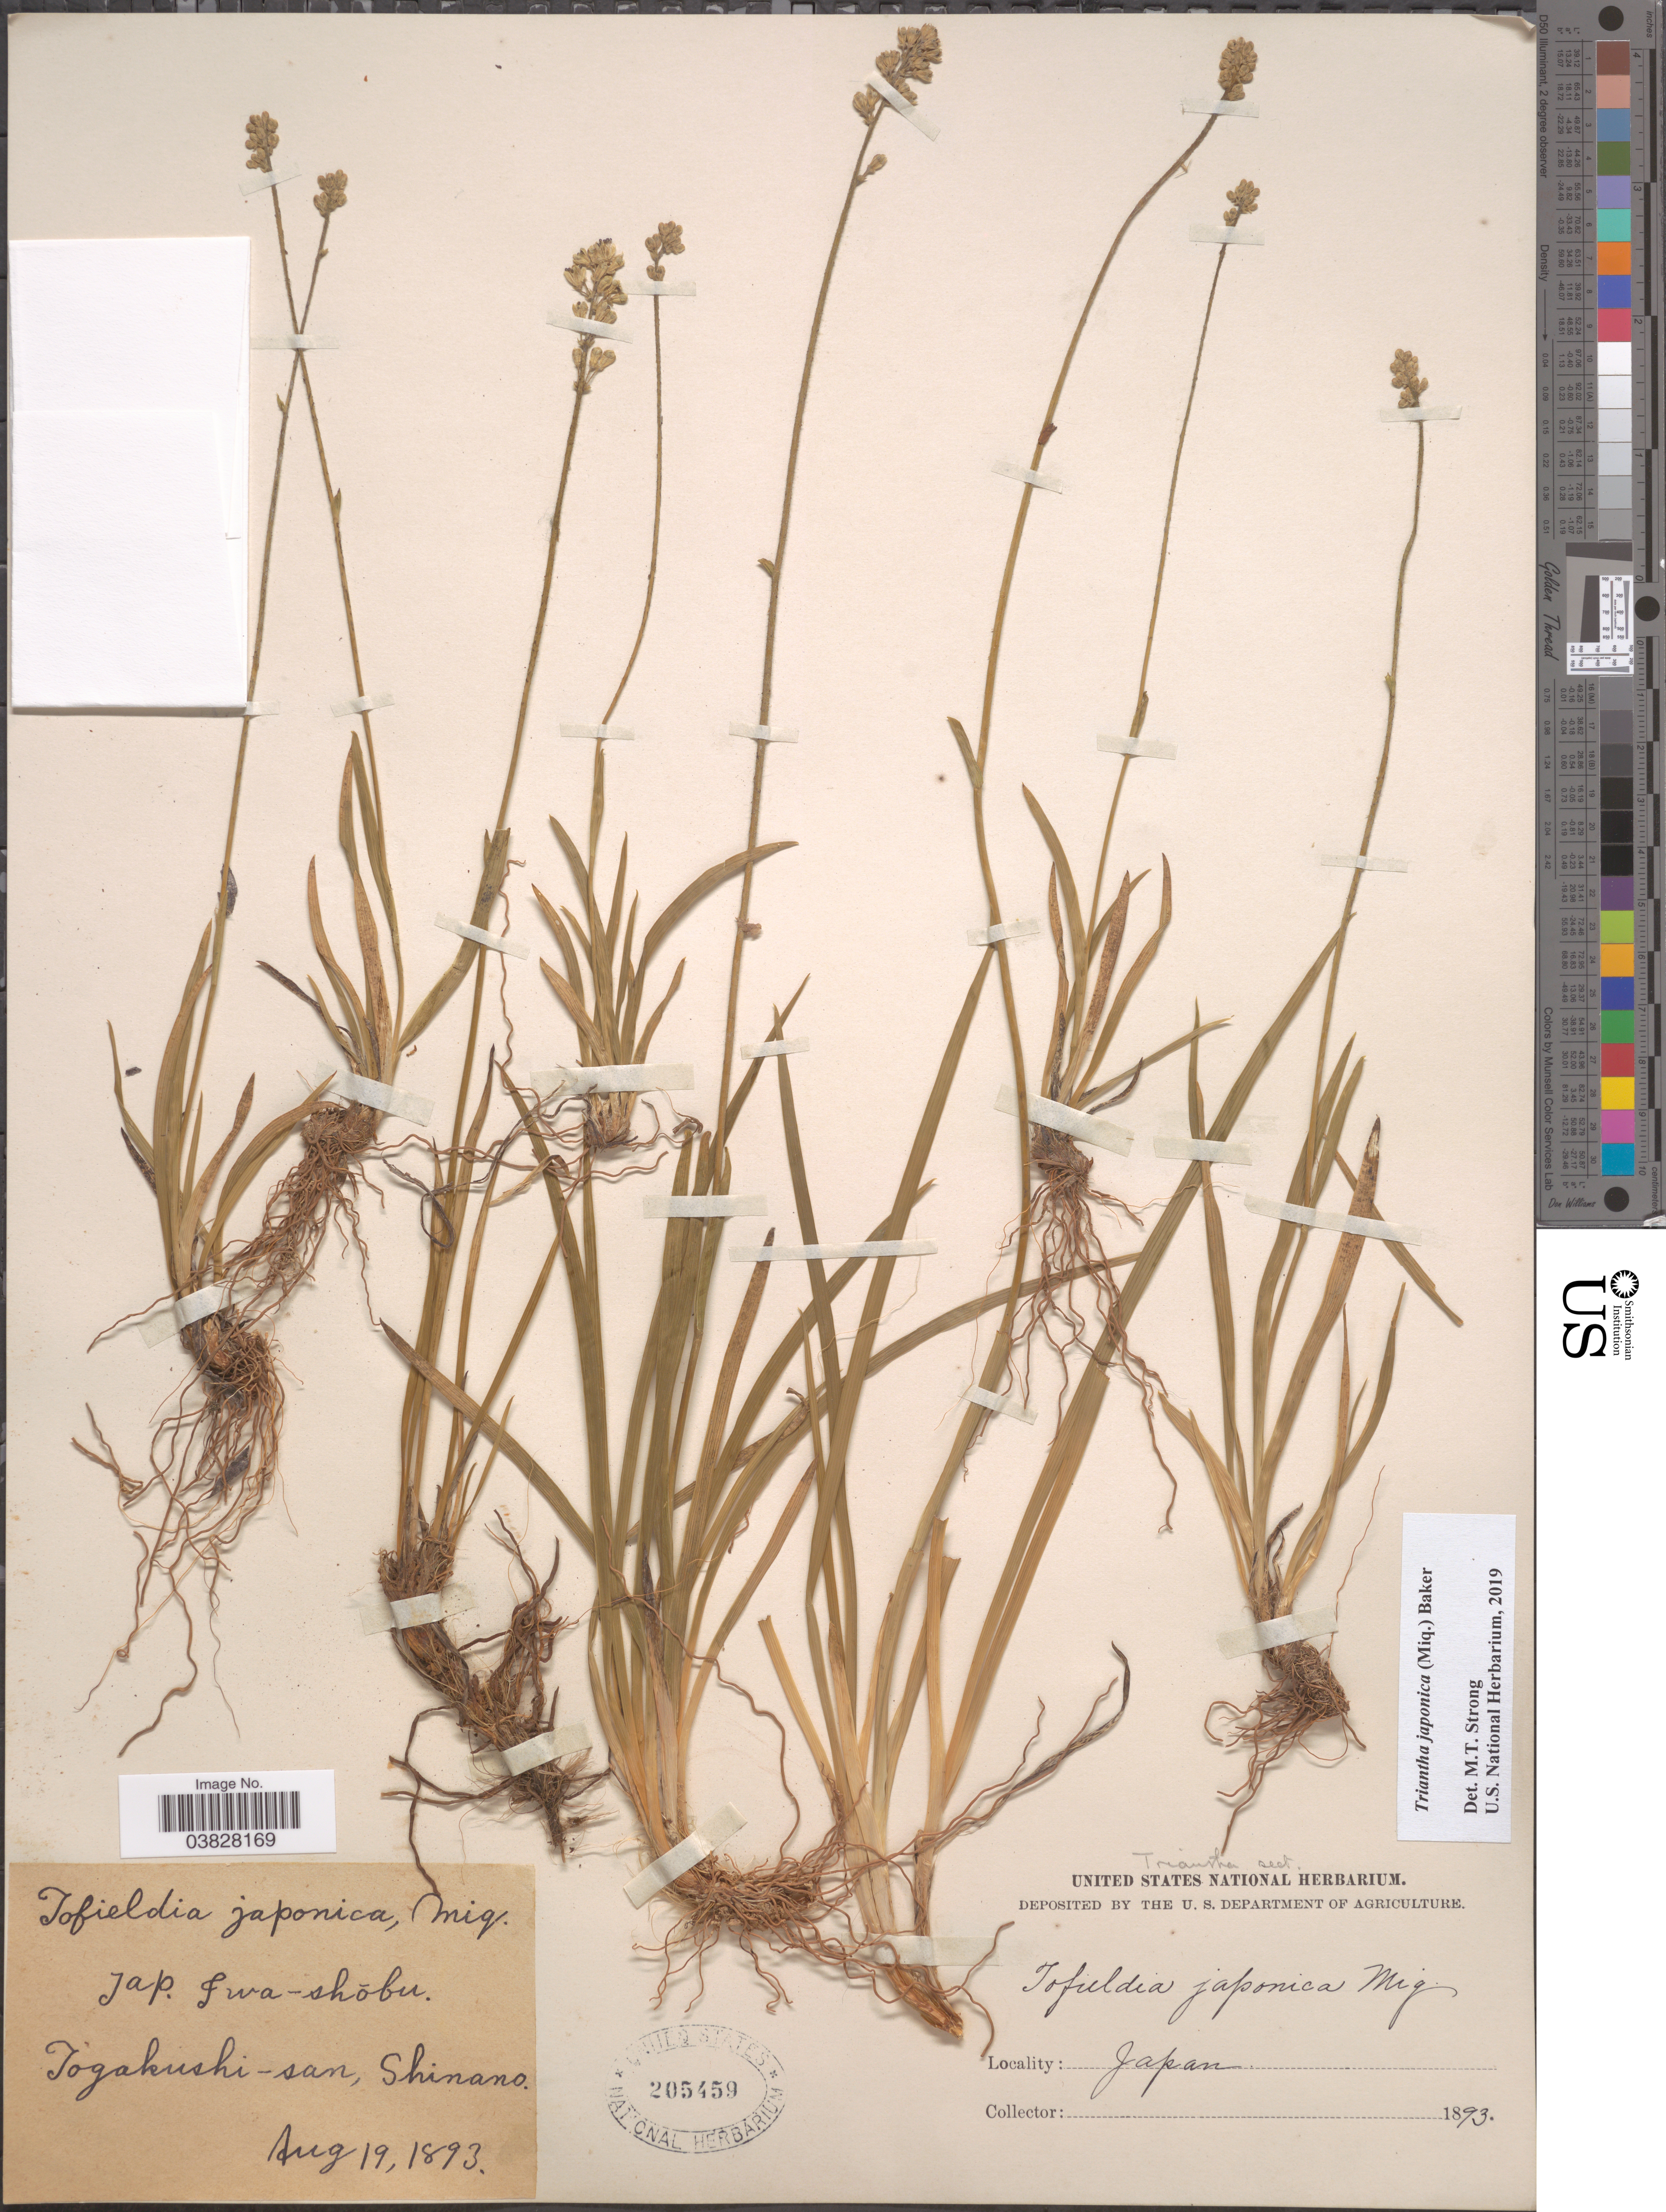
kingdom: Plantae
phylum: Tracheophyta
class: Liliopsida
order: Alismatales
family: Tofieldiaceae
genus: Triantha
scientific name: Triantha japonica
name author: Baker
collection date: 1893-08-19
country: Japan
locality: Togakushi-san, Shinano.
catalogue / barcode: US 205459